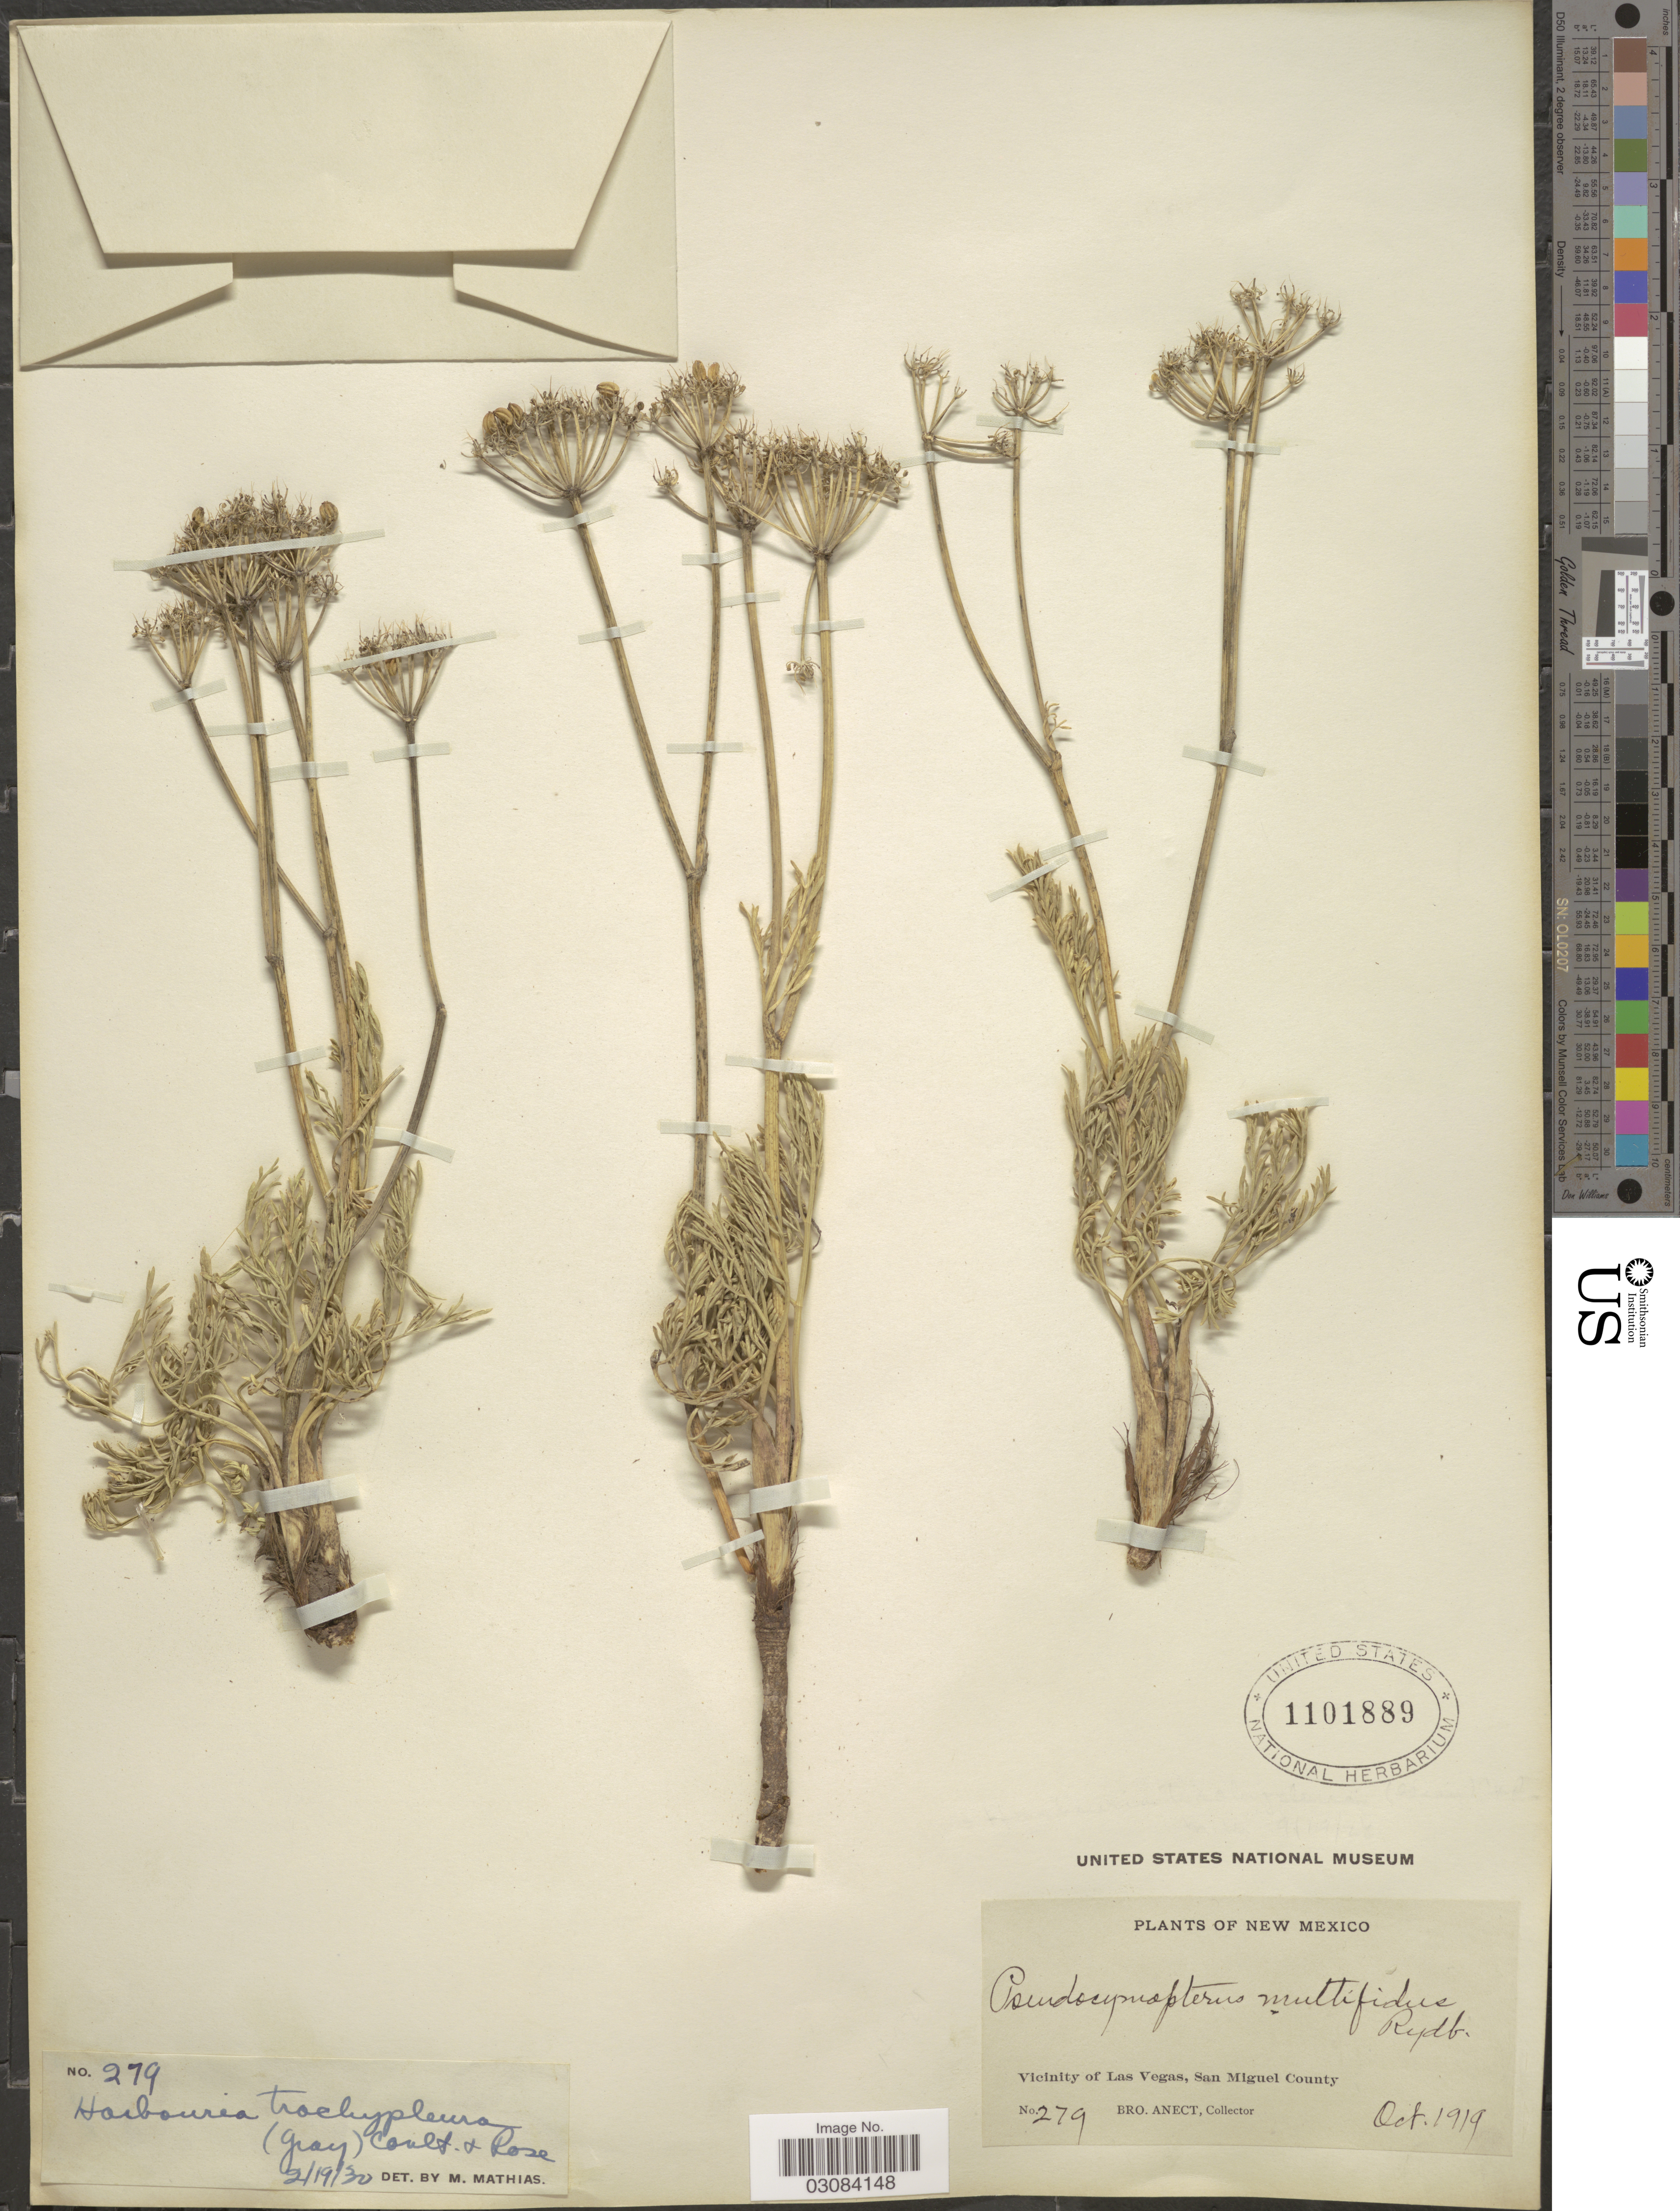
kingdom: Plantae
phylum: Tracheophyta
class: Magnoliopsida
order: Apiales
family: Apiaceae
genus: Harbouria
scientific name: Harbouria trachypleura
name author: (A. Gray) J.M. Coult. & Rose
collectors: B. Anect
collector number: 279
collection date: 1919-10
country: United States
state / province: New Mexico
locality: Vicinity of Las Vegas, San Miguel County.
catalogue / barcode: US 1101889